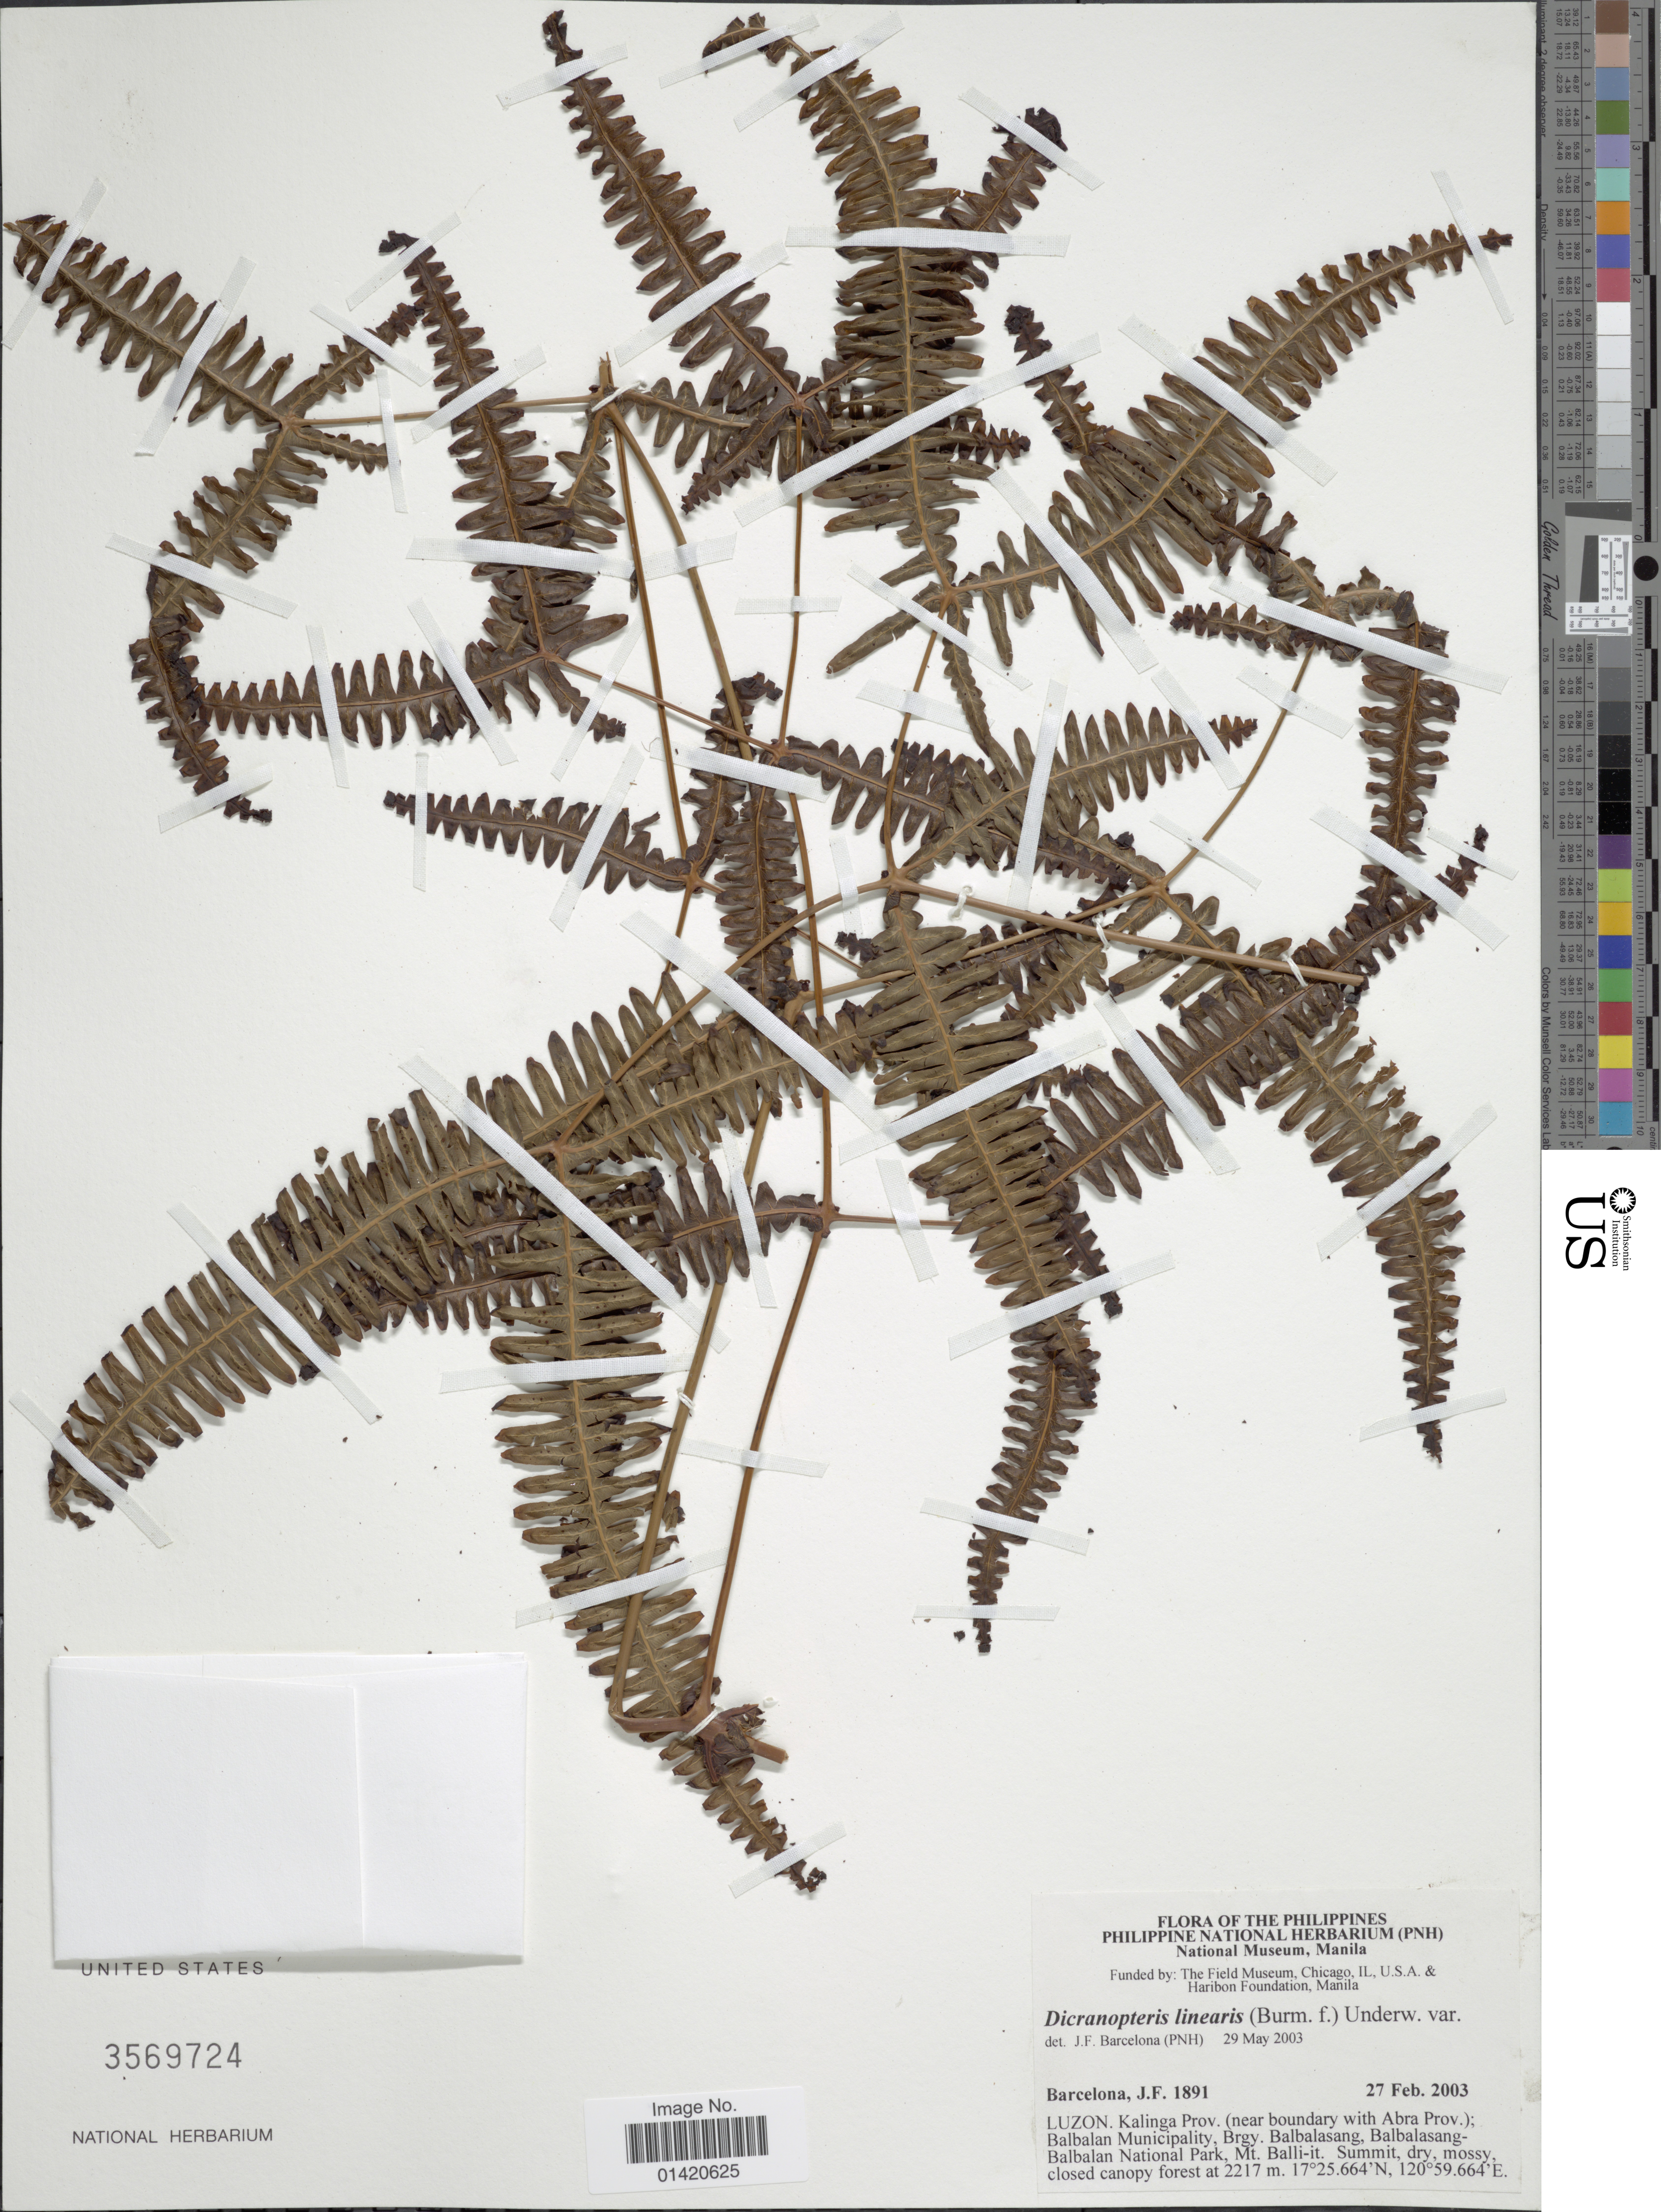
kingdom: Plantae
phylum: Tracheophyta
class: Polypodiopsida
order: Gleicheniales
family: Gleicheniaceae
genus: Dicranopteris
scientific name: Dicranopteris linearis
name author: (Burm. f.) Underw.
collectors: J. F. Barcelona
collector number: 1891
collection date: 2003-02-27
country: Philippines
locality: Luzon. Kalinga Prov. (near boundary with Abra prov); Balbalan Municipality, Brgy Balbalasang, Balbalasang-Balbalan National Park, Mt Balli-it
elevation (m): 2217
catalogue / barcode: US 3569724